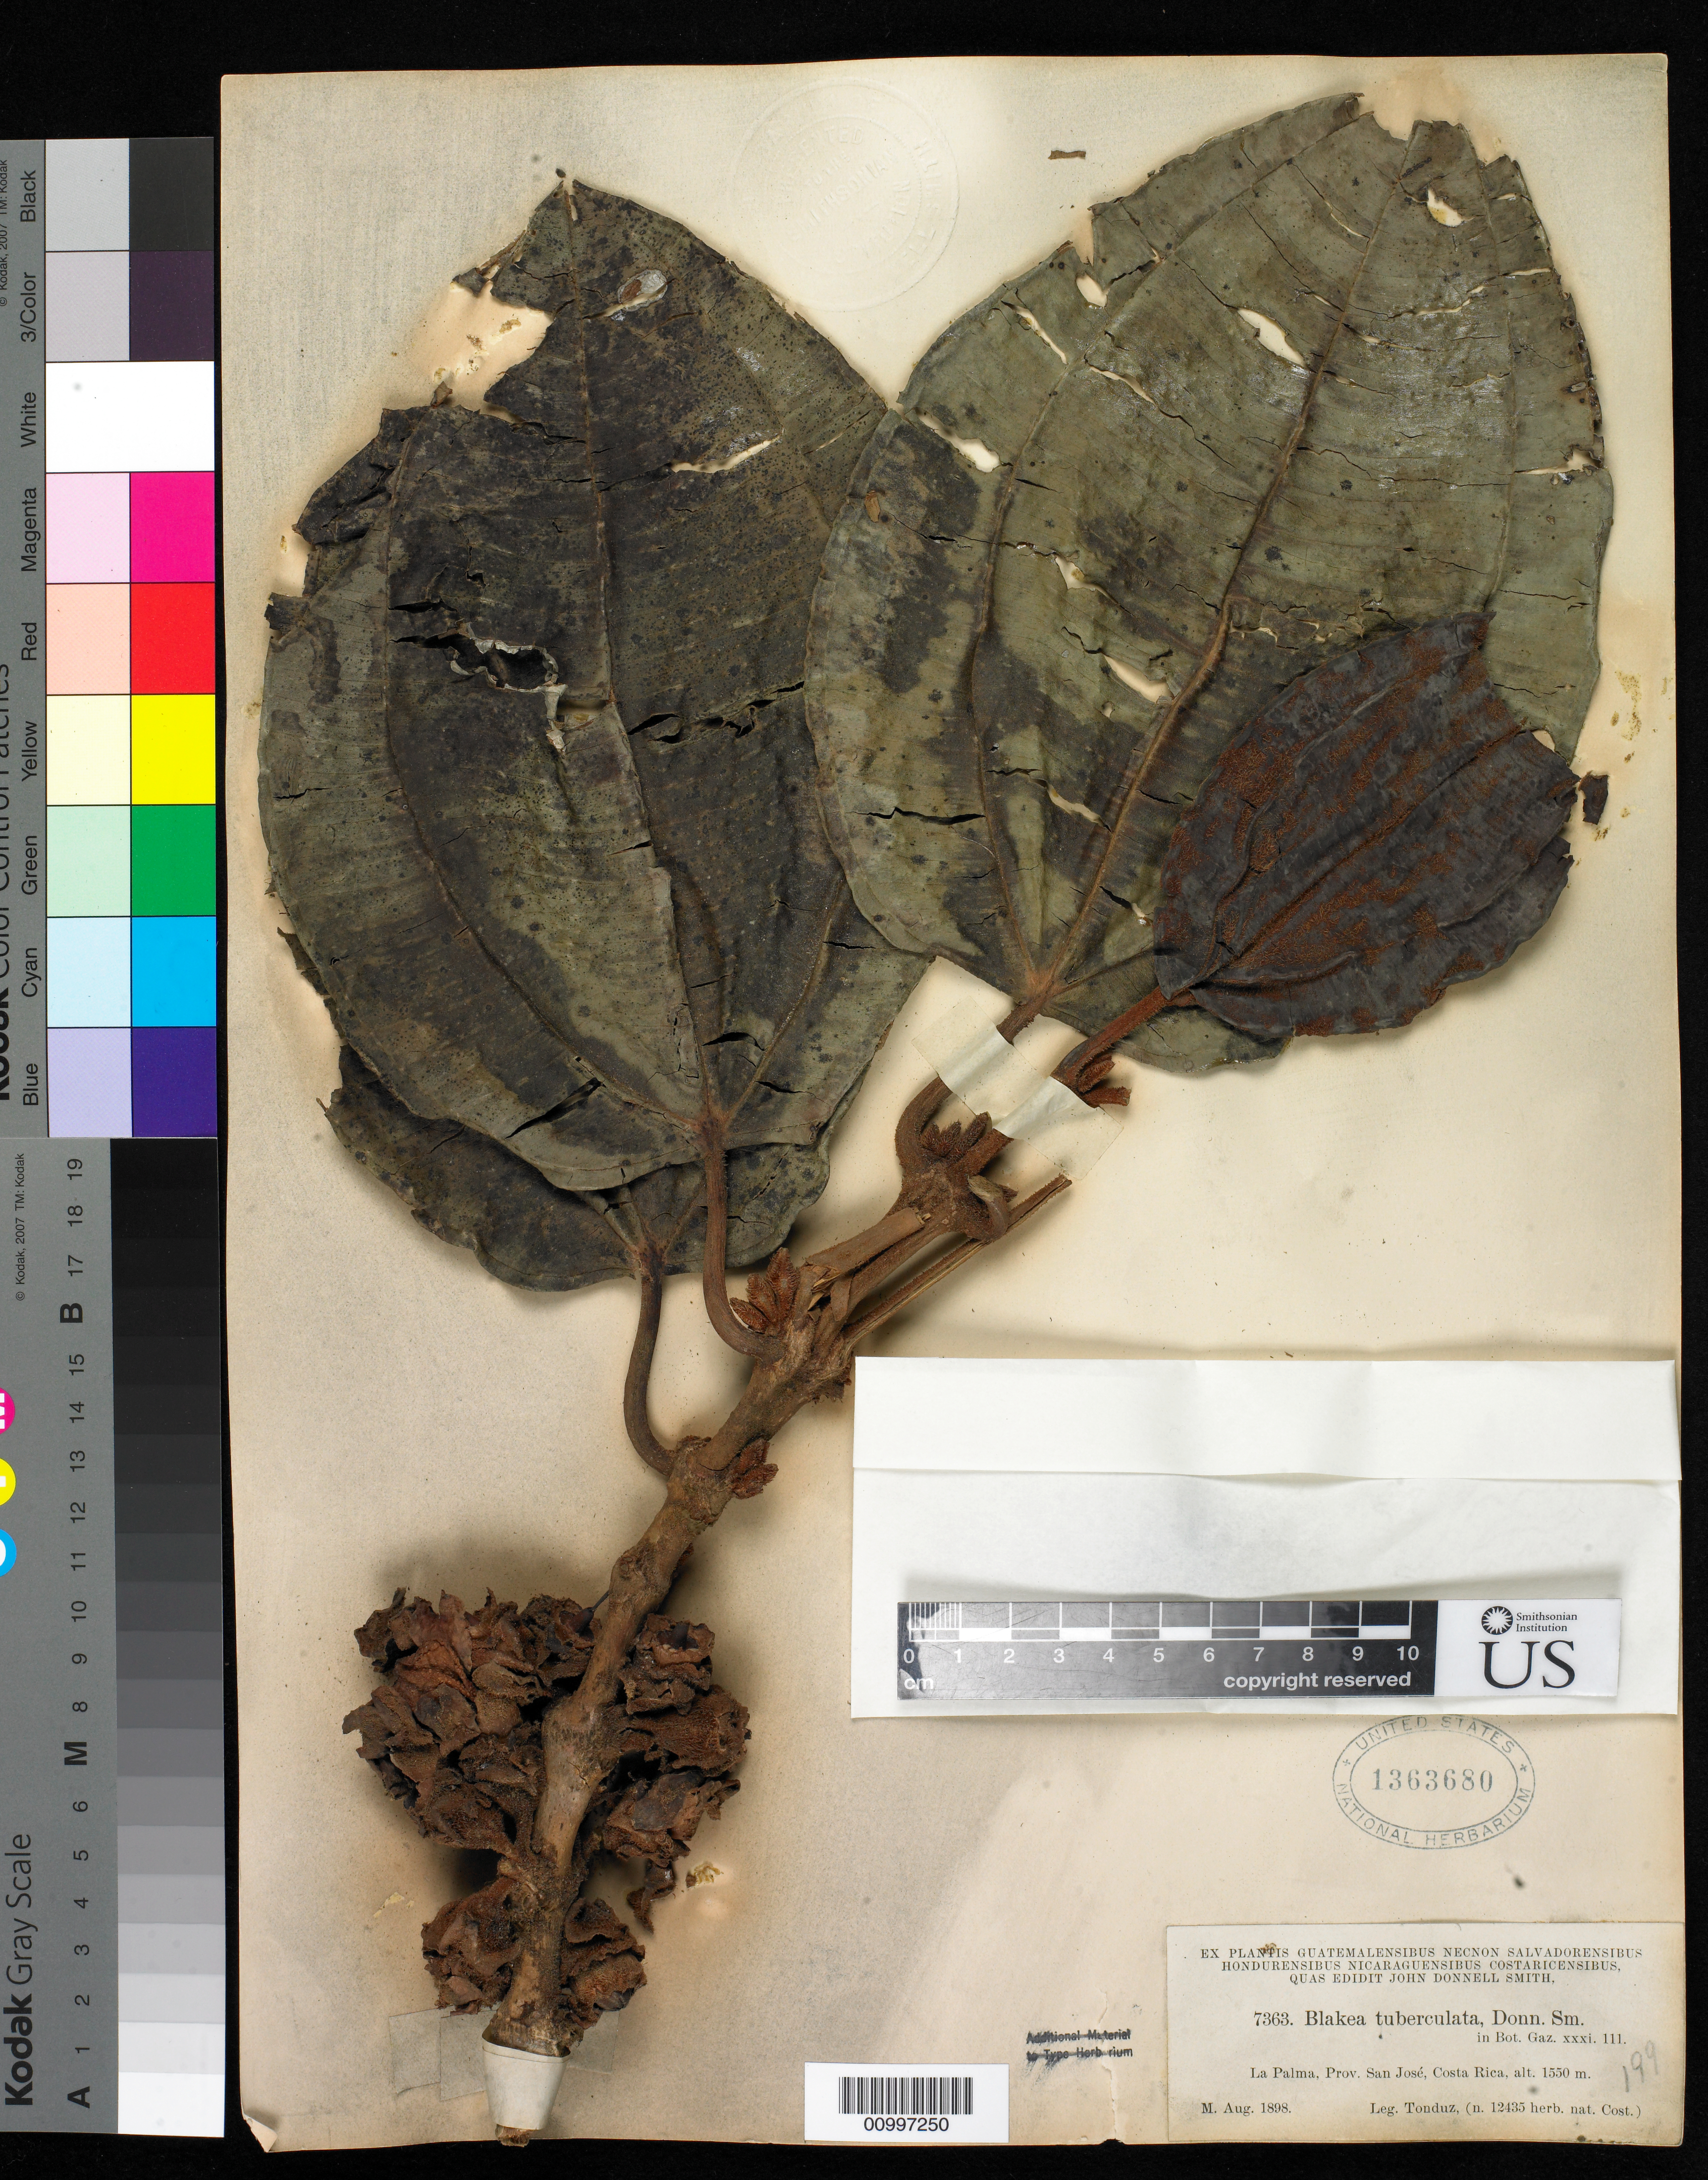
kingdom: Plantae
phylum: Tracheophyta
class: Magnoliopsida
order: Myrtales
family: Melastomataceae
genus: Blakea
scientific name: Blakea tuberculata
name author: Donn. Sm.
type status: Type Collection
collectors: A. Tonduz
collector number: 7363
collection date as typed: Aug 1898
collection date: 1898-08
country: Costa Rica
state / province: San José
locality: La Palma.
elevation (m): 1550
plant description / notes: One of 3 sheets (syntypes?) received ex John Donnell Smith herbarium; one sheet (USNH 1363678) with protologue attached (=holotype?)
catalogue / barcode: US 1363680